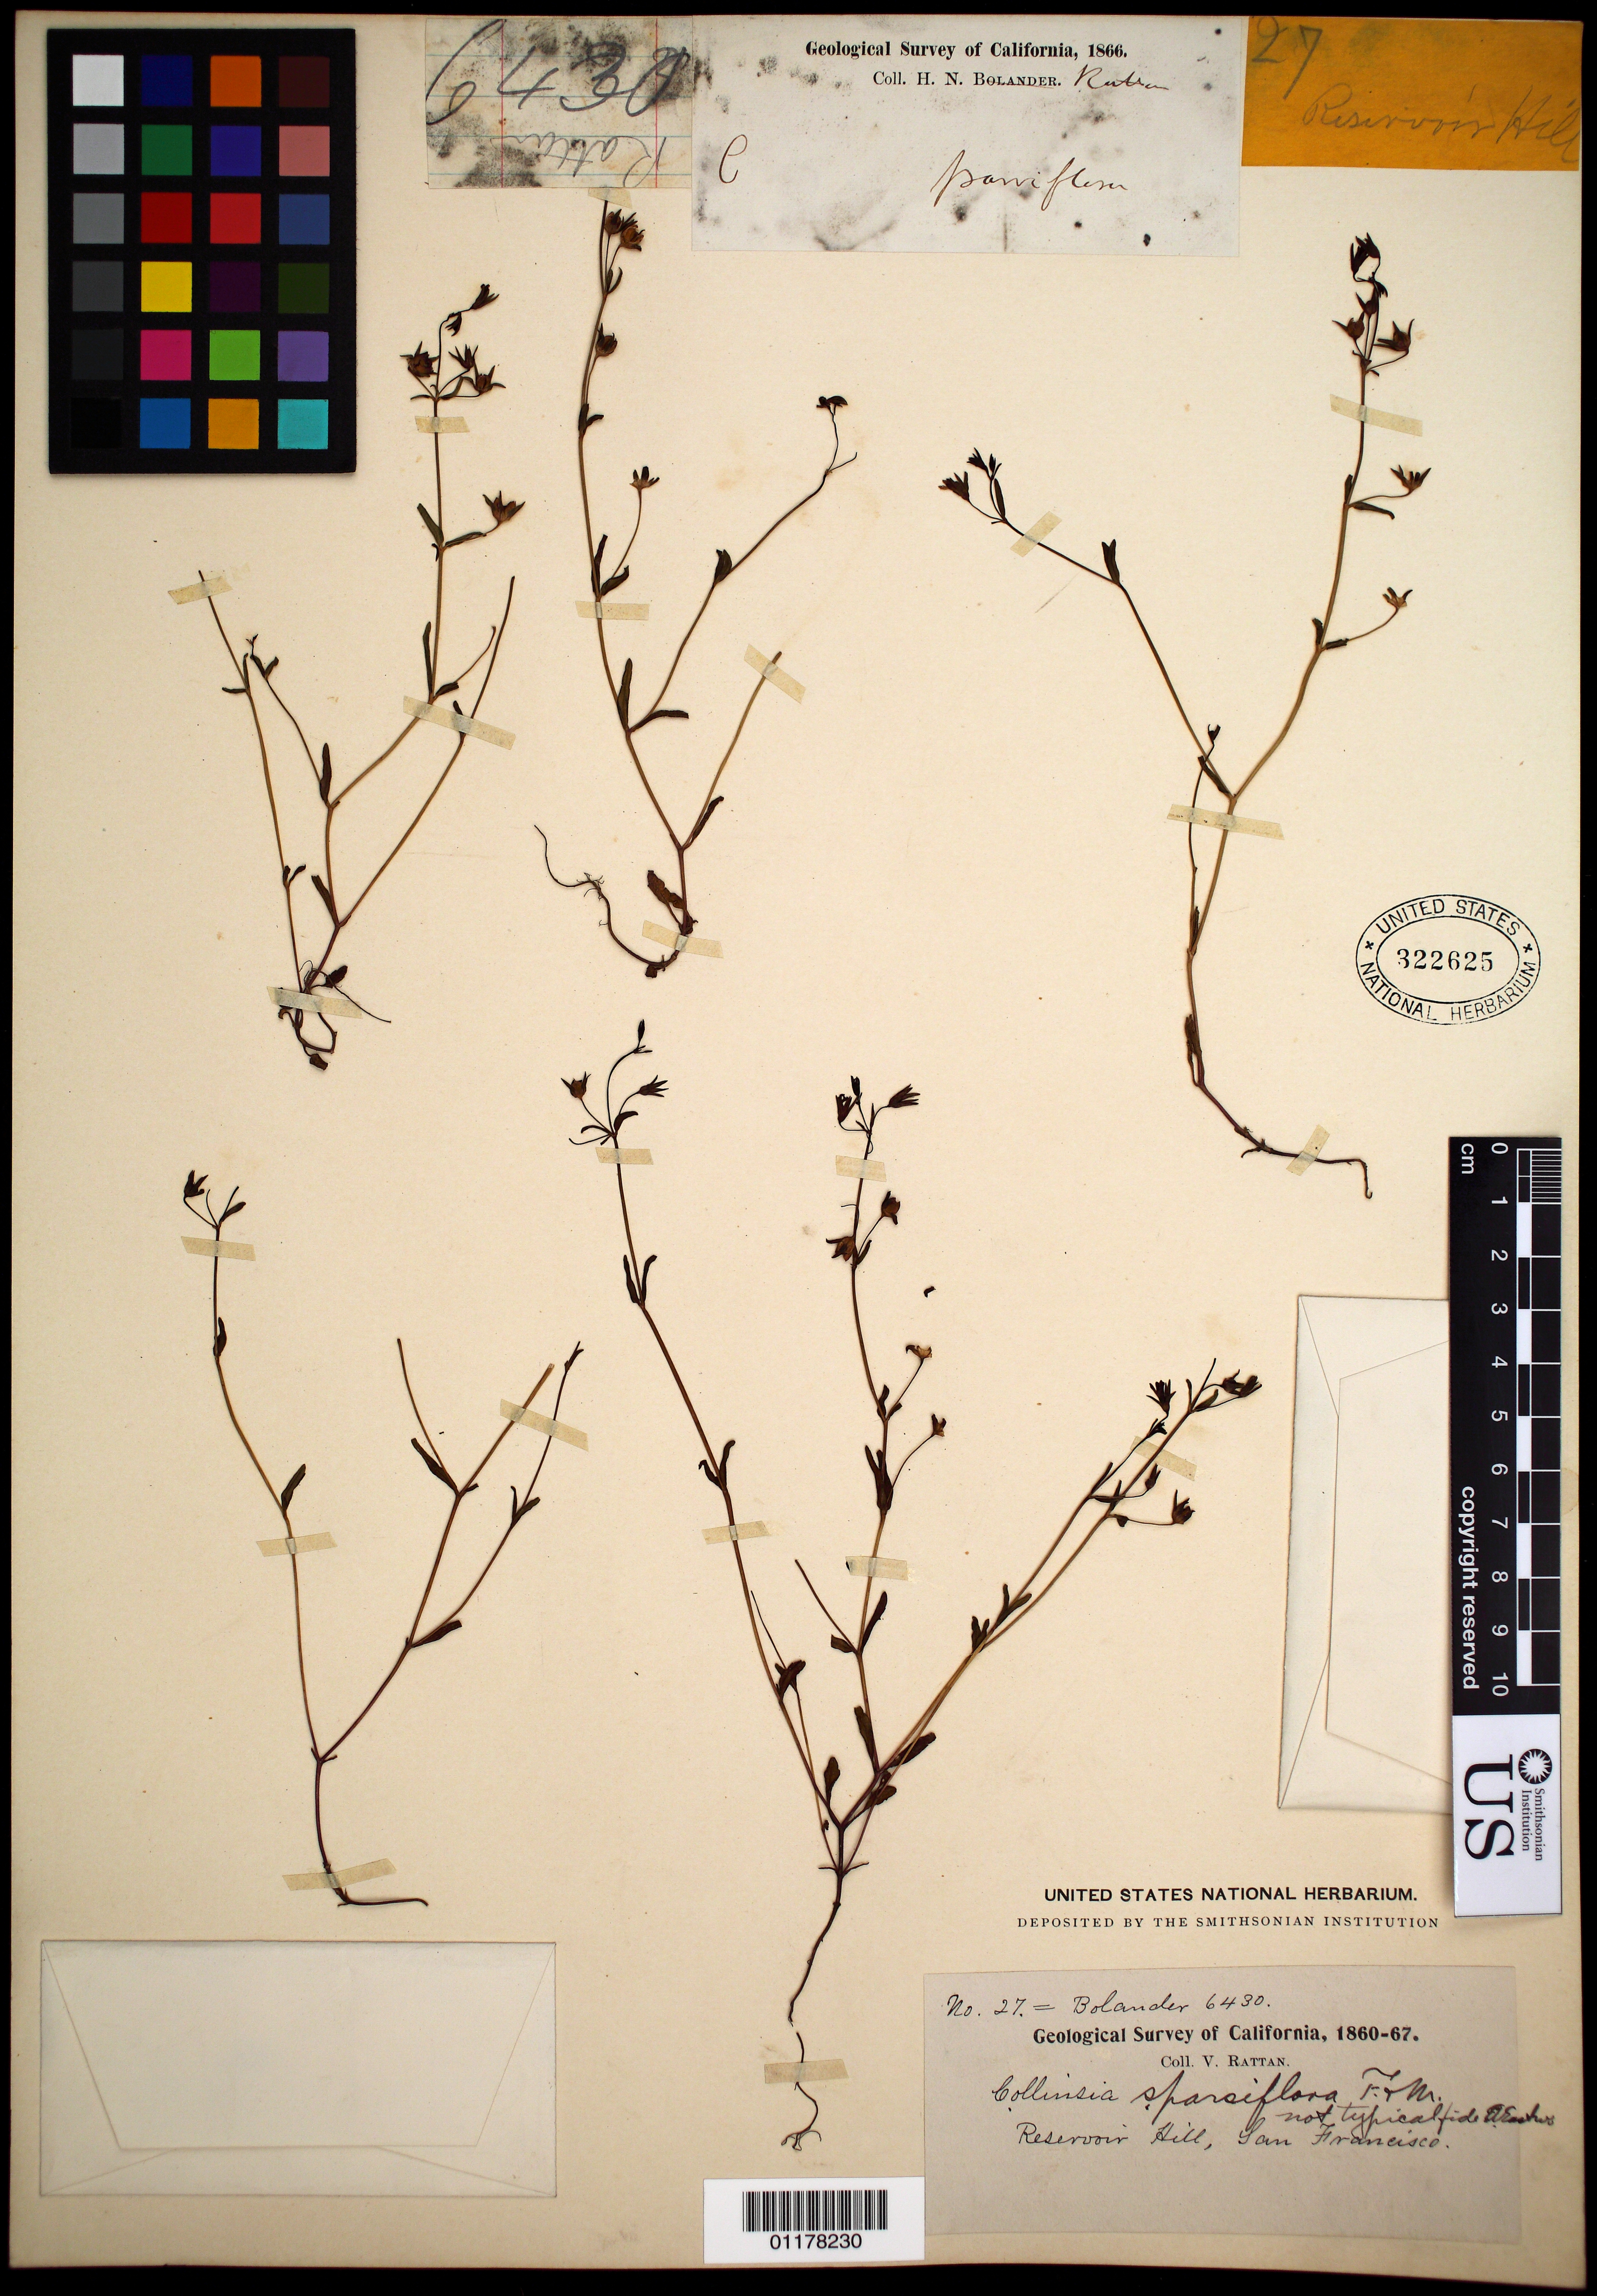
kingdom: Plantae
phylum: Tracheophyta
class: Magnoliopsida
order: Lamiales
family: Plantaginaceae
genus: Collinsia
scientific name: Collinsia sparsiflora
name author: Fisch. & C.A. Mey.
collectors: V. Rattan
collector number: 27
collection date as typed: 1860 to -- --- 1867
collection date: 1860/1867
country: United States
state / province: California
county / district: San Francisco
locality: Reservoir Hill, San Francisco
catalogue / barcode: US 322625